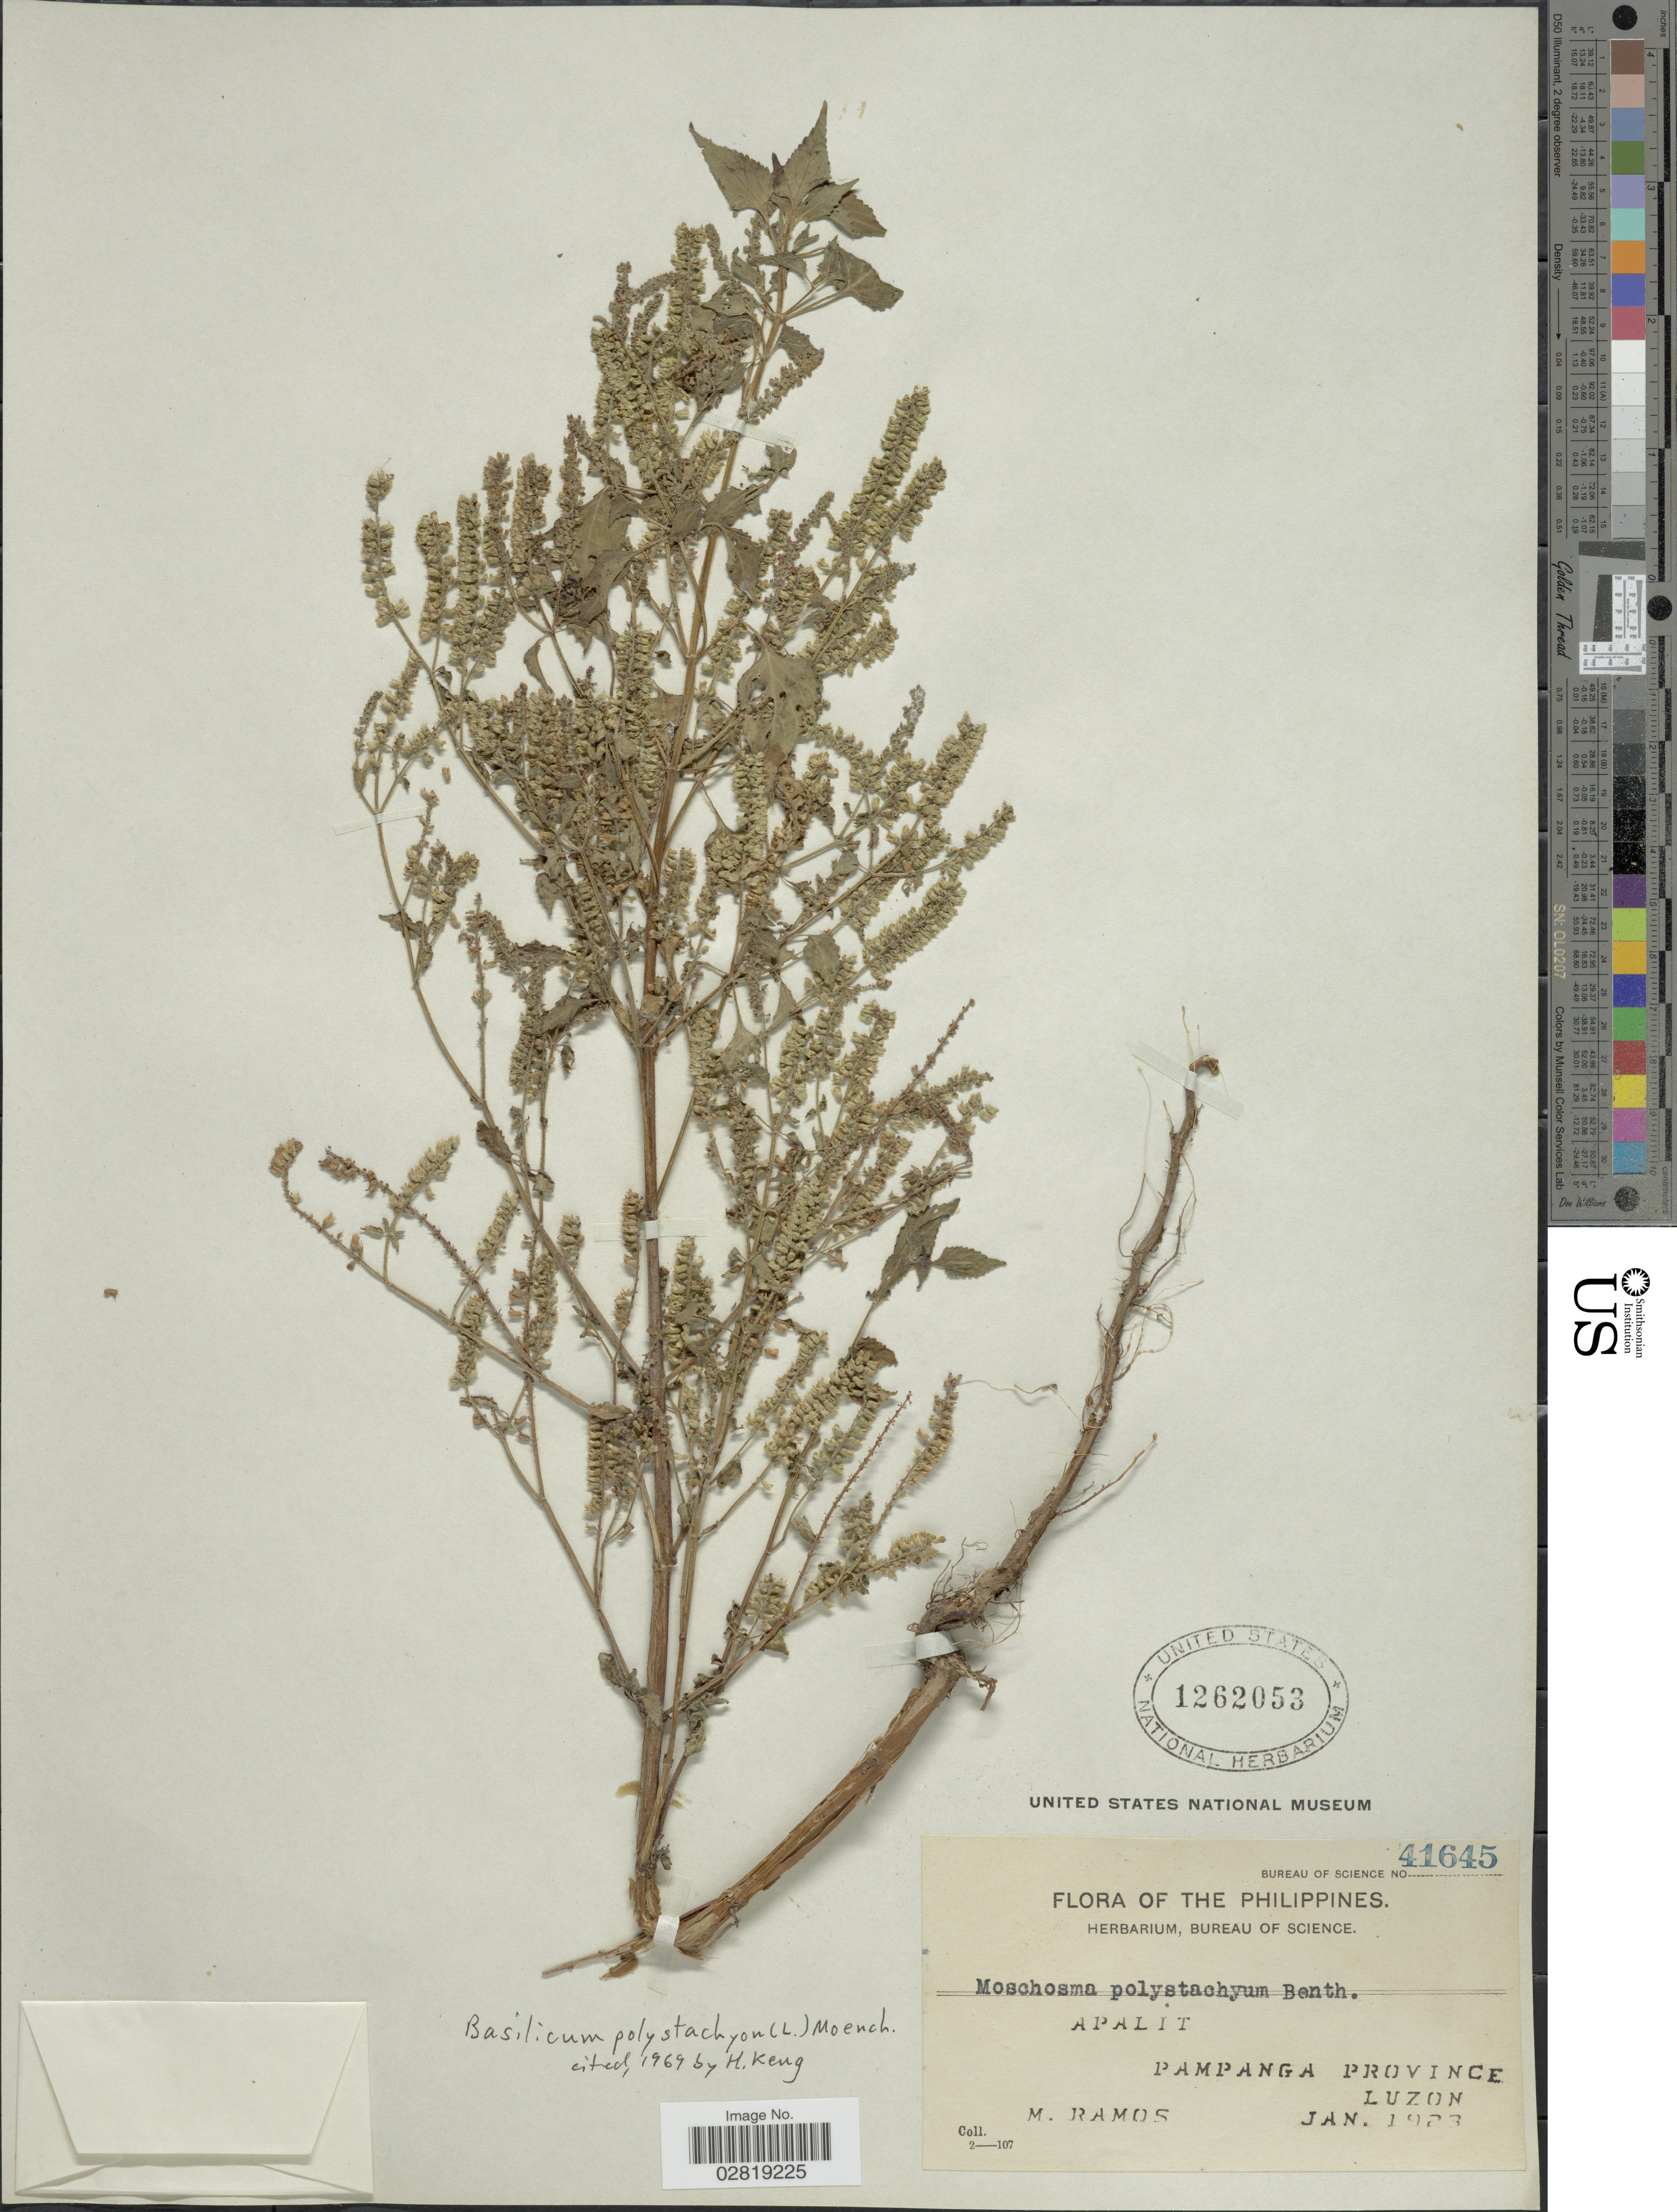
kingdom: Plantae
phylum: Tracheophyta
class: Magnoliopsida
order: Lamiales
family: Lamiaceae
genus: Basilicum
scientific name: Basilicum polystachyon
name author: (L.) Moench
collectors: M. Ramos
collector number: Bureau of Science 41645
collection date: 1923-01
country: Philippines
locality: Apalit. Pampanga Province, Luzon.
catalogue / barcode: US 1262053